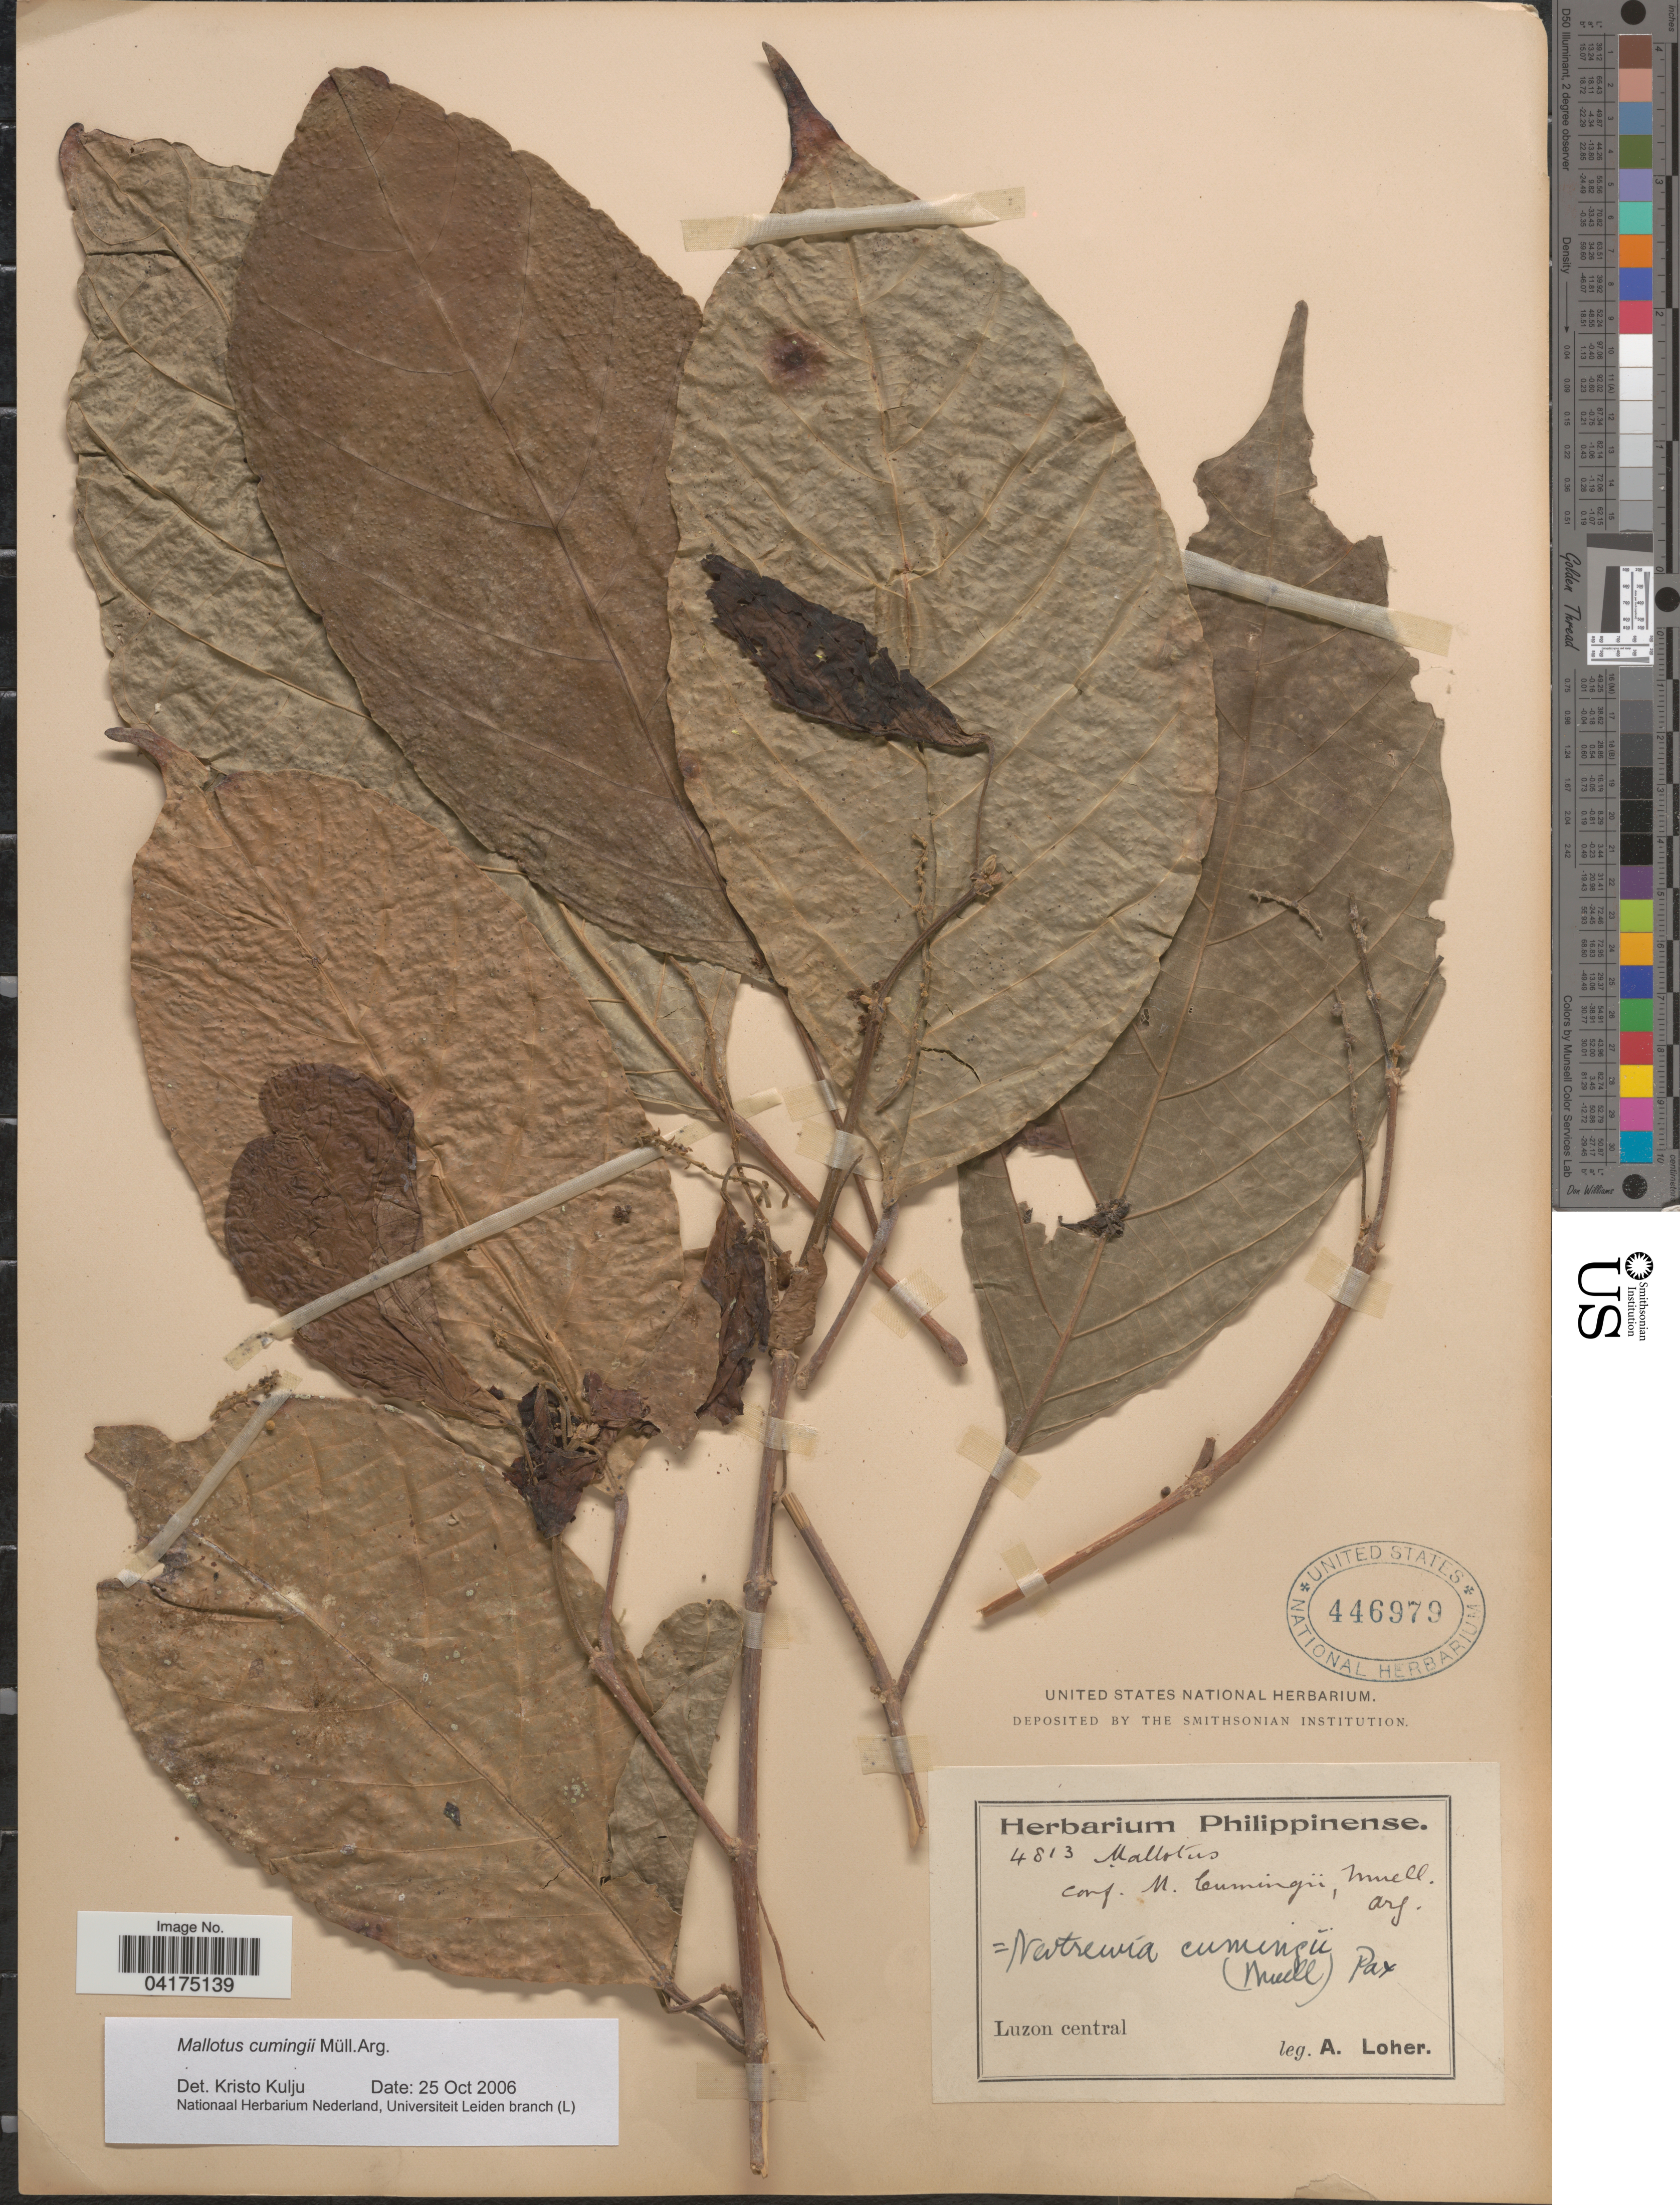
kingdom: Plantae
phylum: Tracheophyta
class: Magnoliopsida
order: Malpighiales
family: Euphorbiaceae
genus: Mallotus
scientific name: Mallotus cumingii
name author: Müll. Arg.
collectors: A. Loher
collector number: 4813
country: Philippines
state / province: Central Luzon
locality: Luzon central.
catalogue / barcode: US 446979